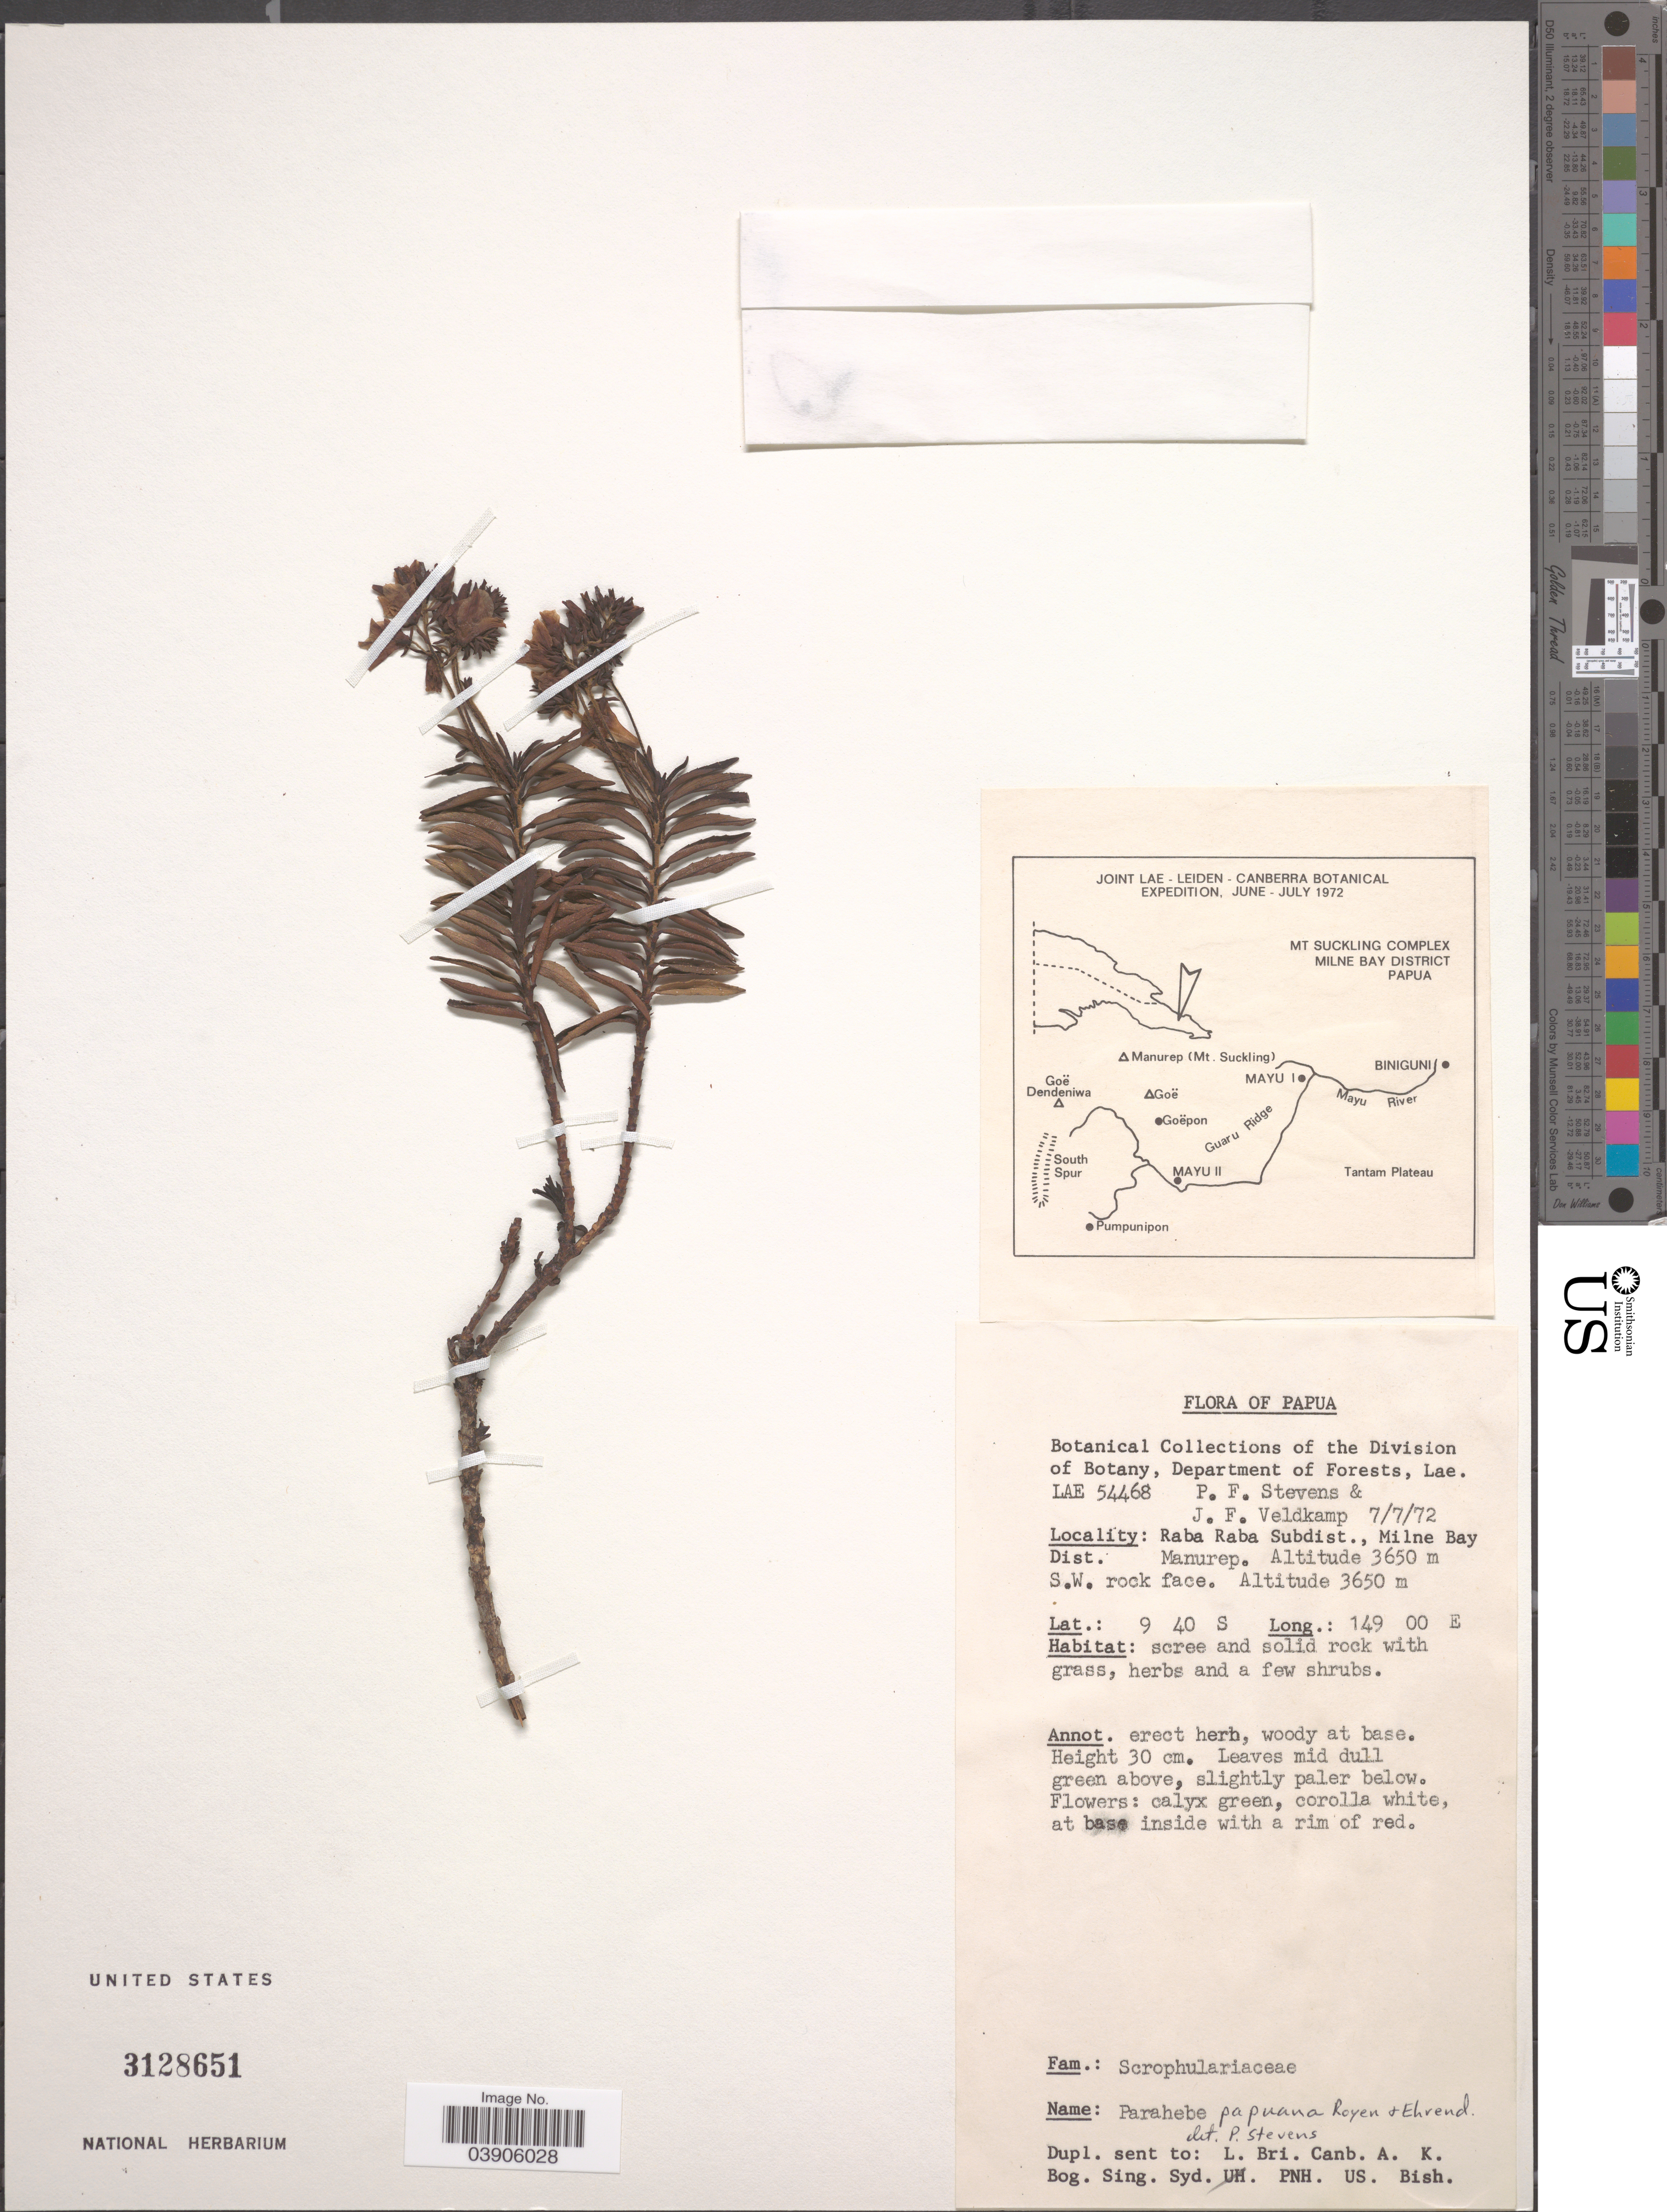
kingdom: Plantae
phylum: Tracheophyta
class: Magnoliopsida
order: Lamiales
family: Plantaginaceae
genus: Parahebe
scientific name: Parahebe papuana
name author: P. Royen & Ehrend.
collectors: P. F. Stevens & J. F. Veldkamp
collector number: LAE 54468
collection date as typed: Transcribed d/m/y: 7/7/72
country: Papua New Guinea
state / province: Milne Bay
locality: Papua. Raba Raba Subdist., Milne Bay Dist. Manurep. S.W. rock face.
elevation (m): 3650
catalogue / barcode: US 3128651